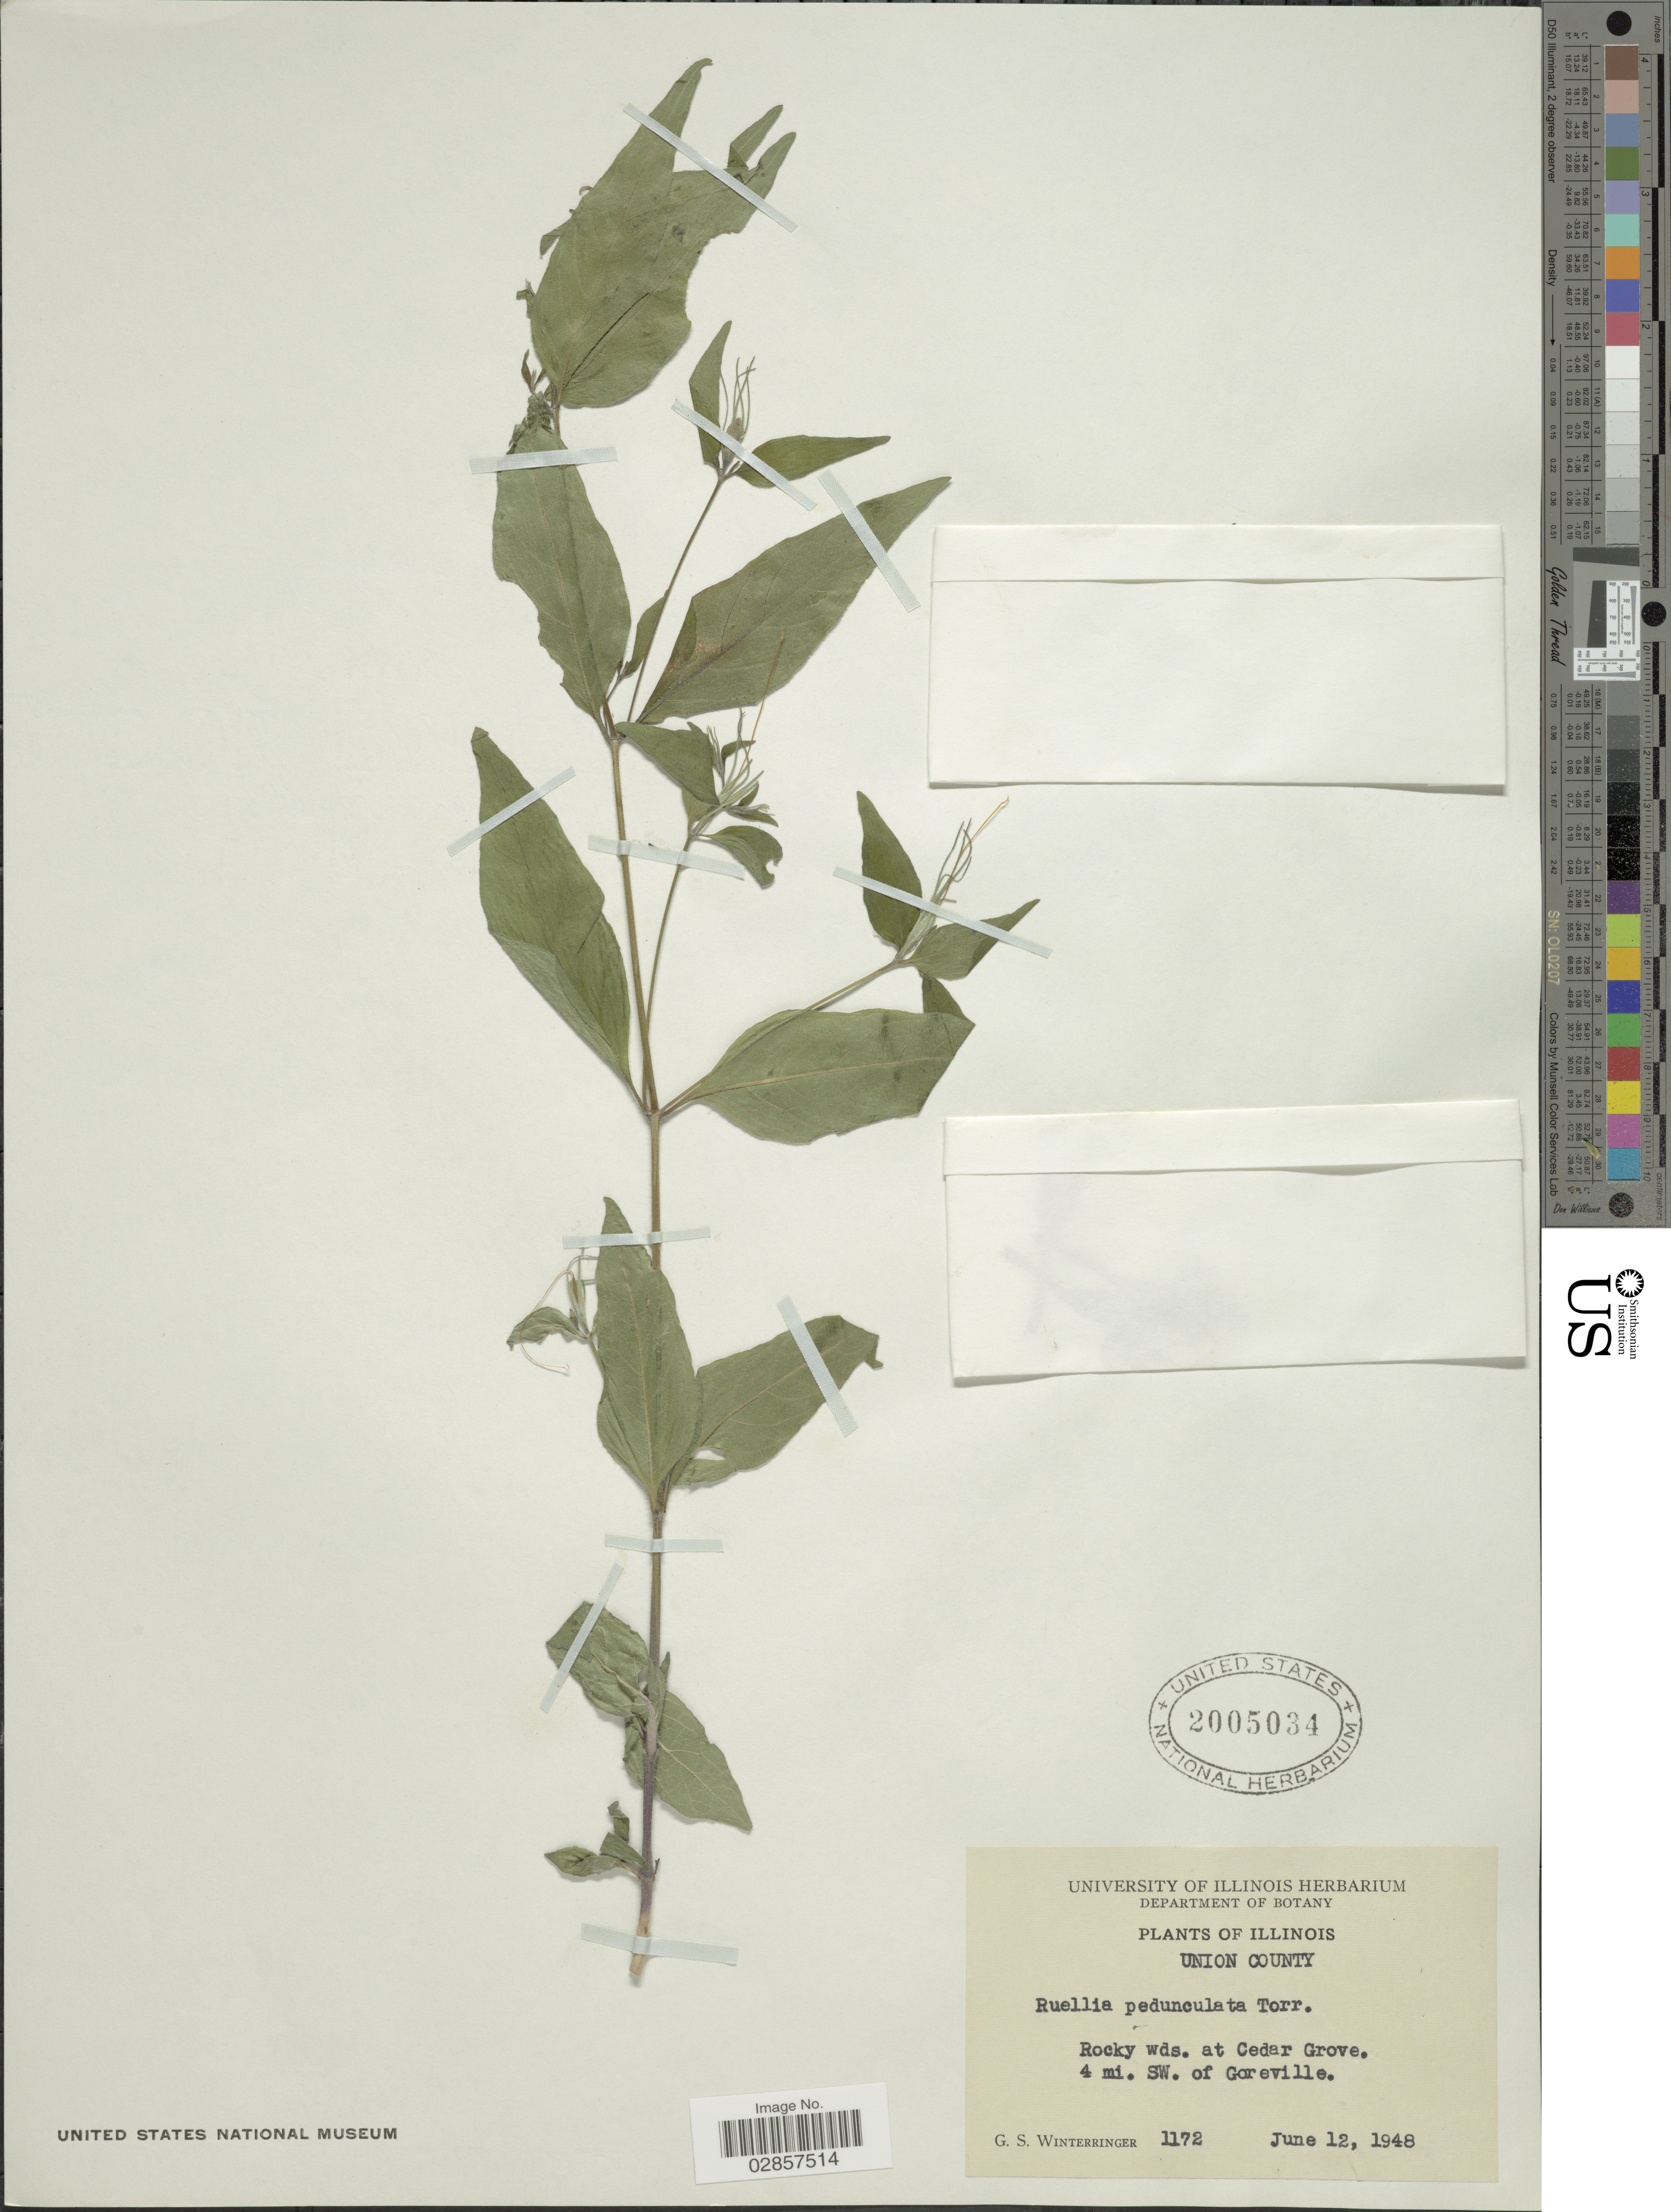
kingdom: Plantae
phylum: Tracheophyta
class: Magnoliopsida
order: Lamiales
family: Acanthaceae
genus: Ruellia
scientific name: Ruellia pedunculata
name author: Torr. ex A. Gray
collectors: G. Winterringer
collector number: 1172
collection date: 1948-06-12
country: United States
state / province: Illinois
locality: Rocky wds. at Cedar Grove, 4 mi. SW. of Goreville, Union County.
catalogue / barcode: US 2005034